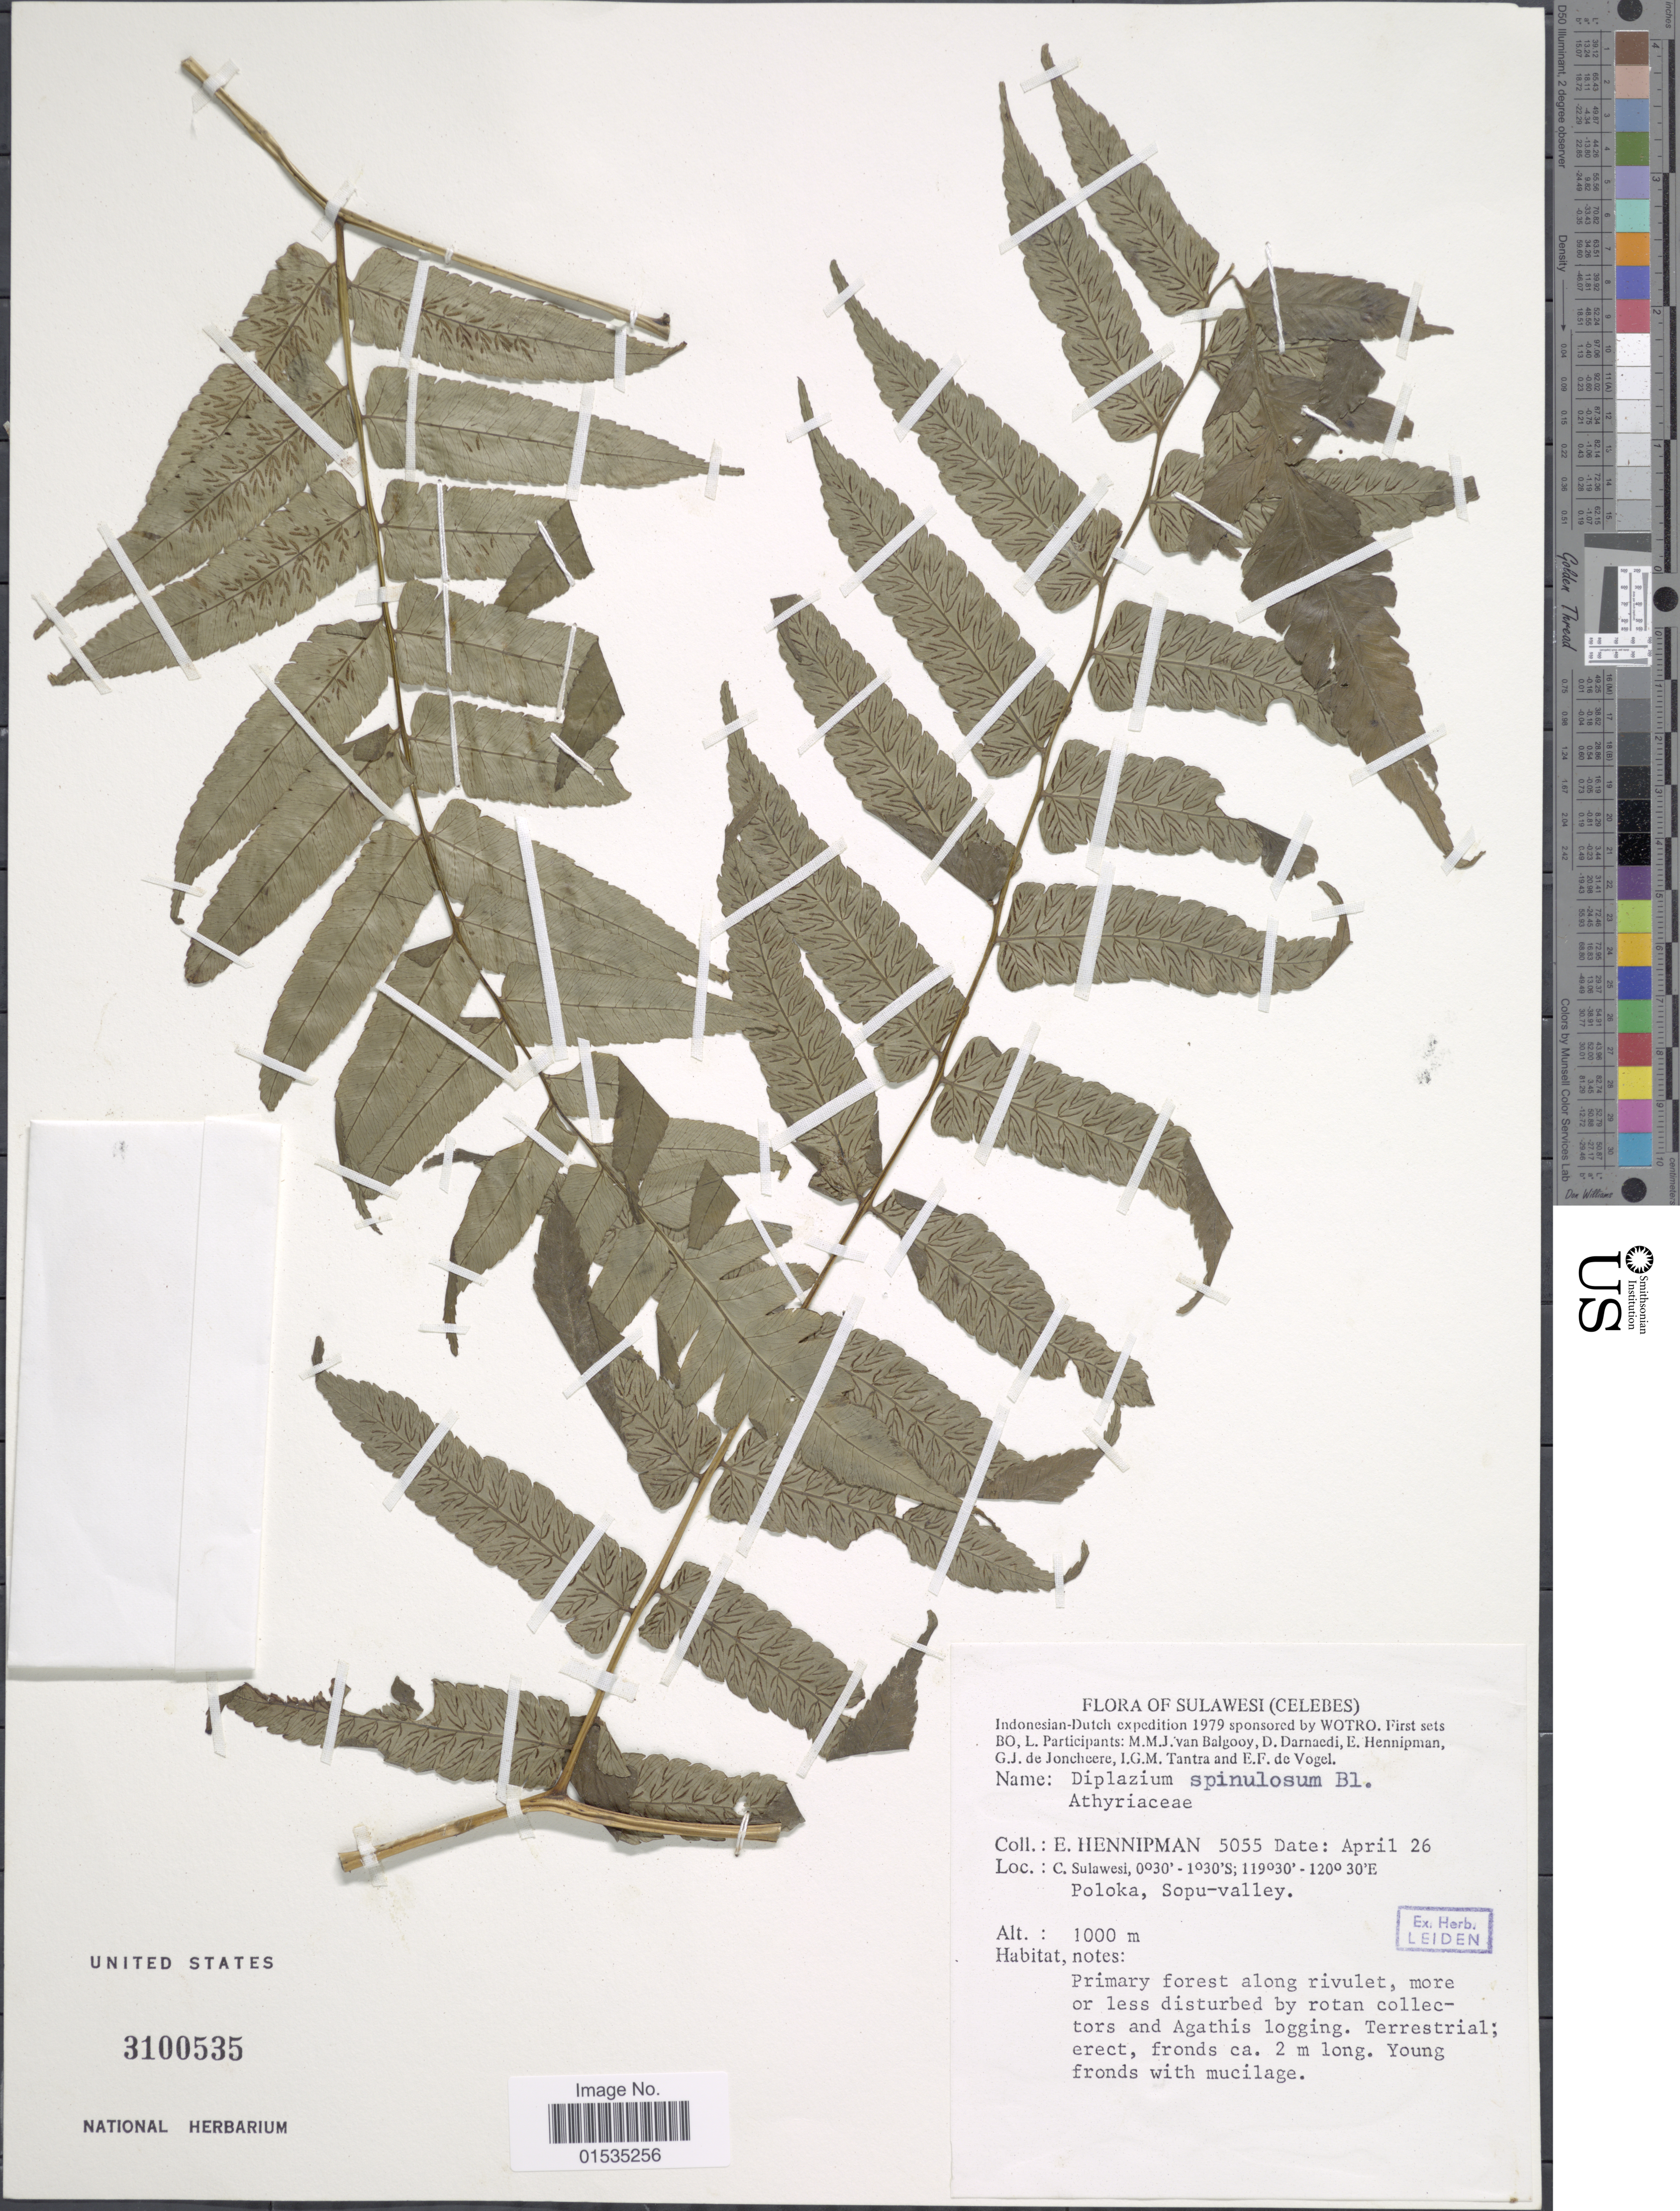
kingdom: Plantae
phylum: Tracheophyta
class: Polypodiopsida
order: Polypodiales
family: Athyriaceae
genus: Diplazium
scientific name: Diplazium spiniferum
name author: Alderw.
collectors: E. Hennipman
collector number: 5055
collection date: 1979-04-26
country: Indonesia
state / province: Sulawesi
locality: Indonesian-Dutch Expedition, Celebes, C. Sulawesi, Poloka, Sopu-valley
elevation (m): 1000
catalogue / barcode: US 310535